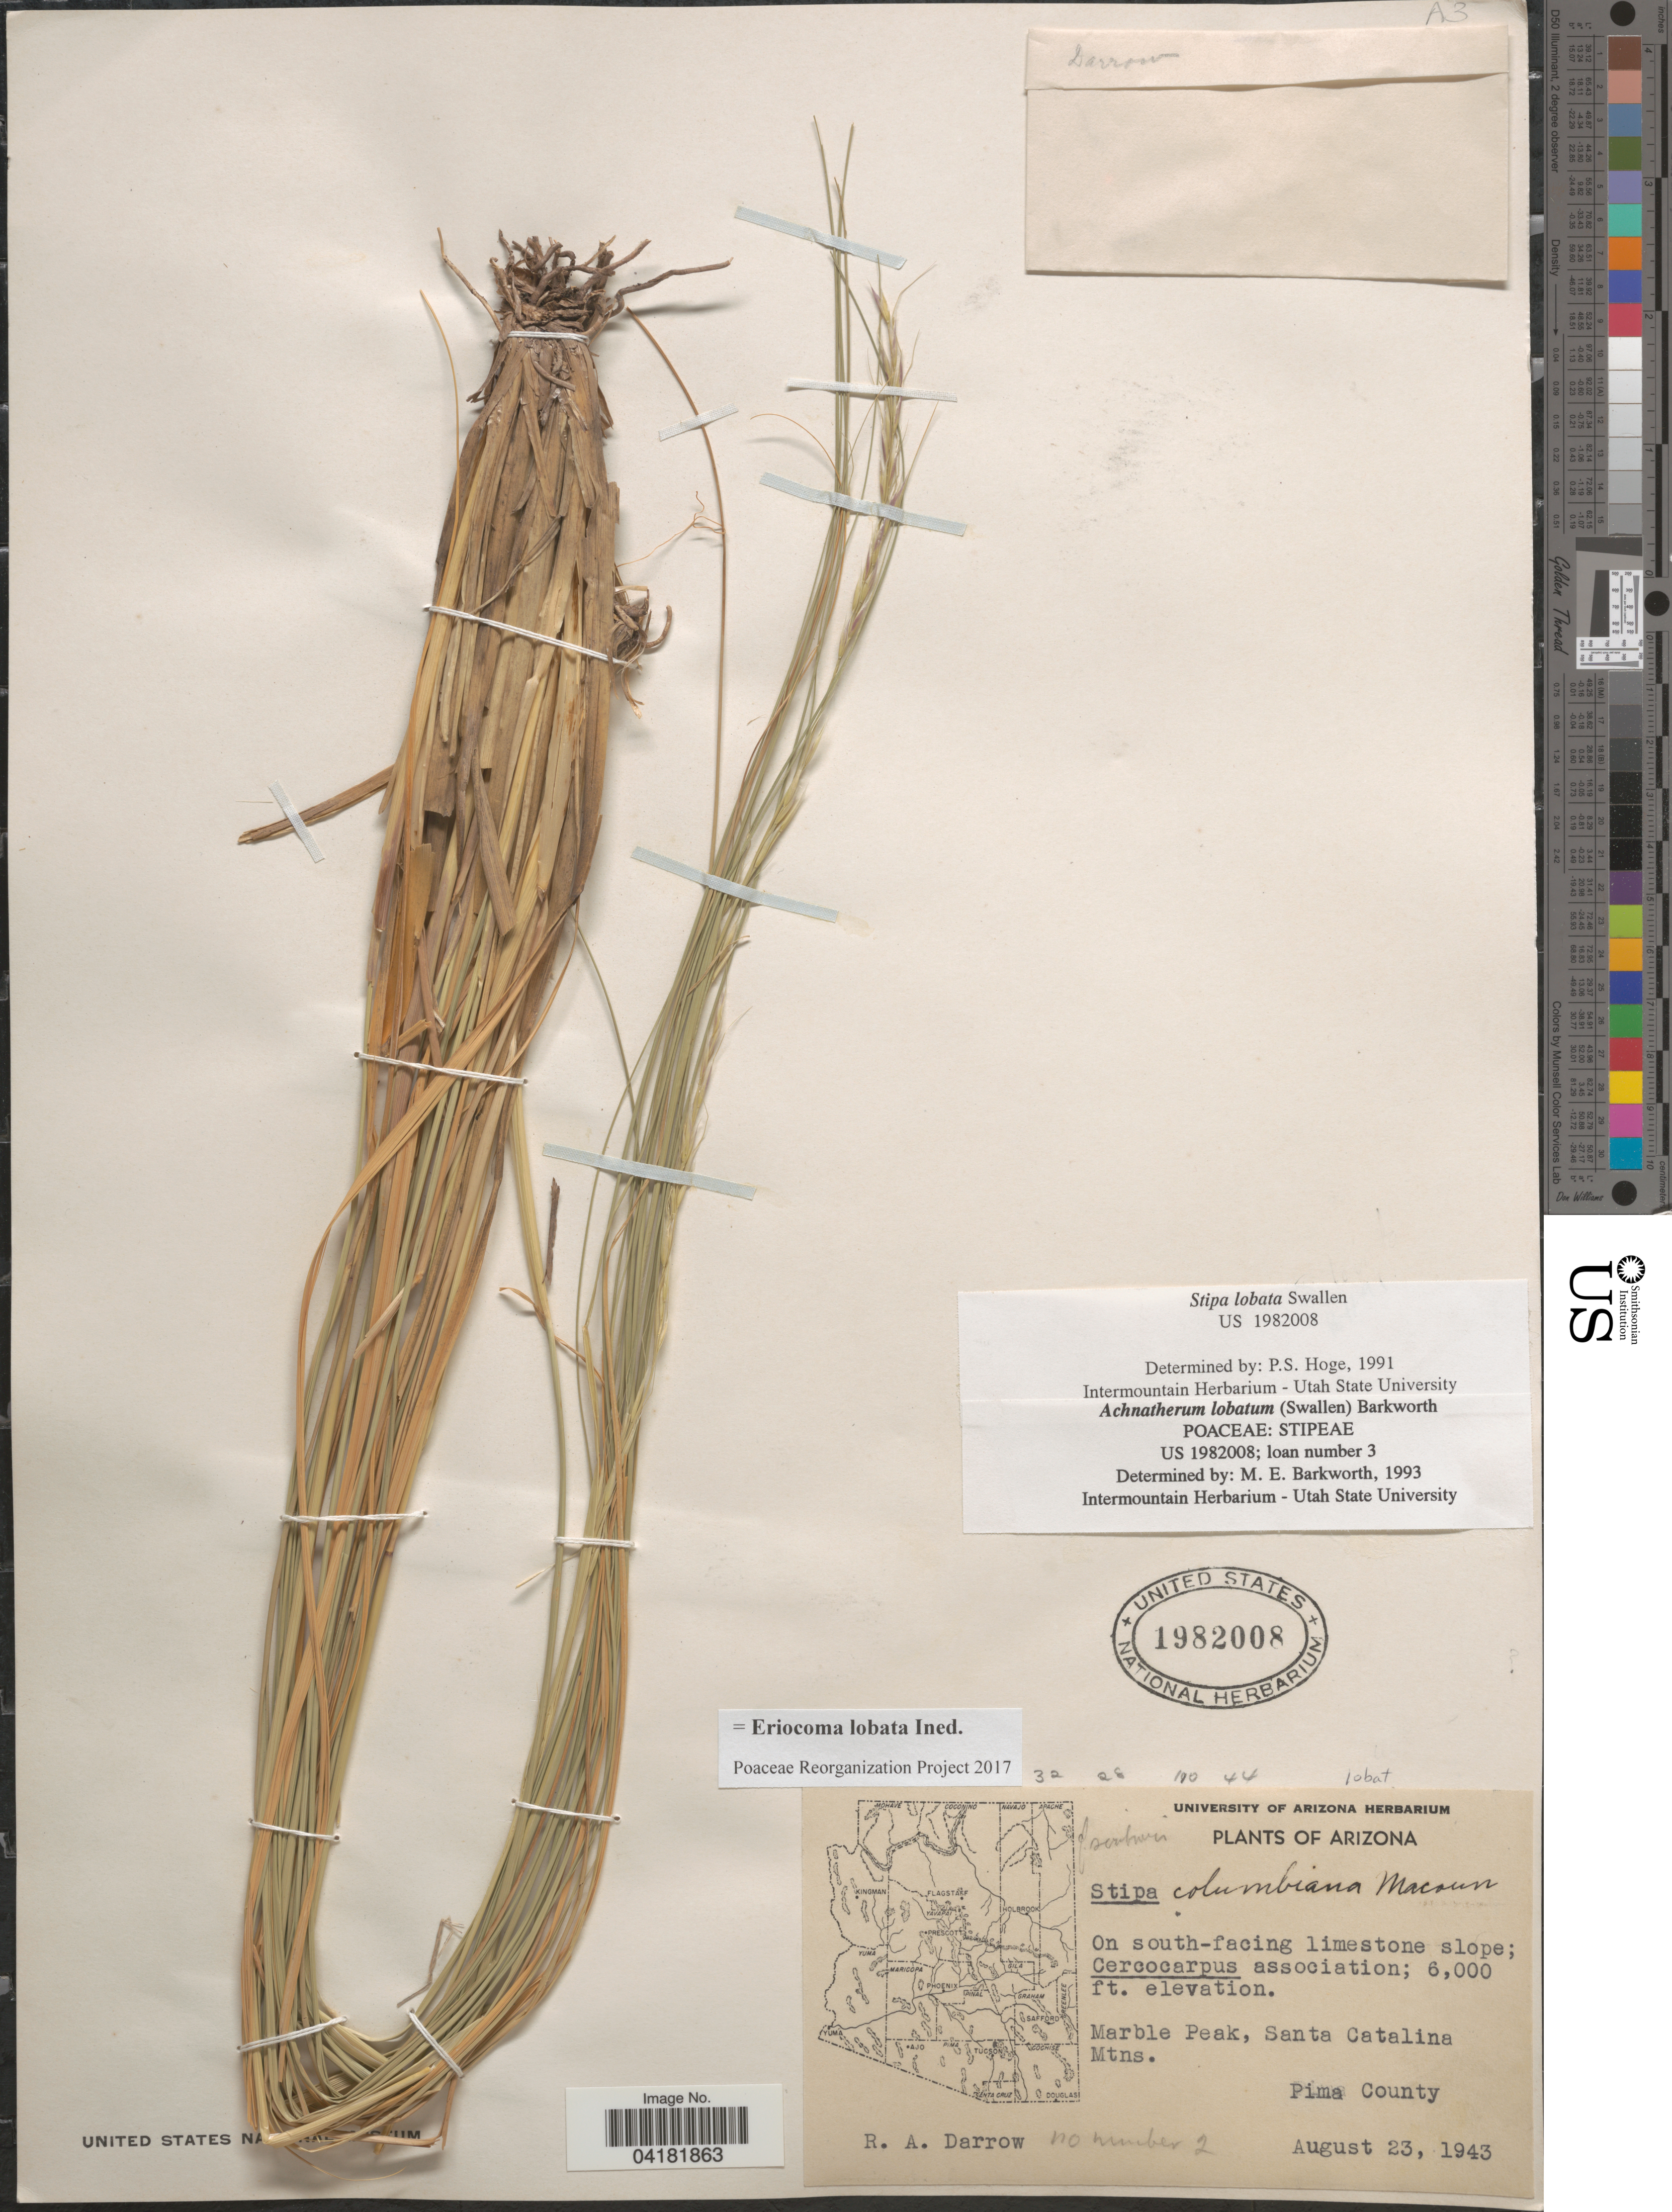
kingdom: Plantae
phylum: Tracheophyta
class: Liliopsida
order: Poales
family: Poaceae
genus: Eriocoma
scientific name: Eriocoma lobata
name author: (Swallen) Romasch.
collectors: R. A. Darrow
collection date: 1943-08-23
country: United States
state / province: Arizona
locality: On south-facing limestone slope. Marble Peak, Santa Catalina Mtns. Pima County.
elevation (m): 1829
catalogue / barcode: US 1982008